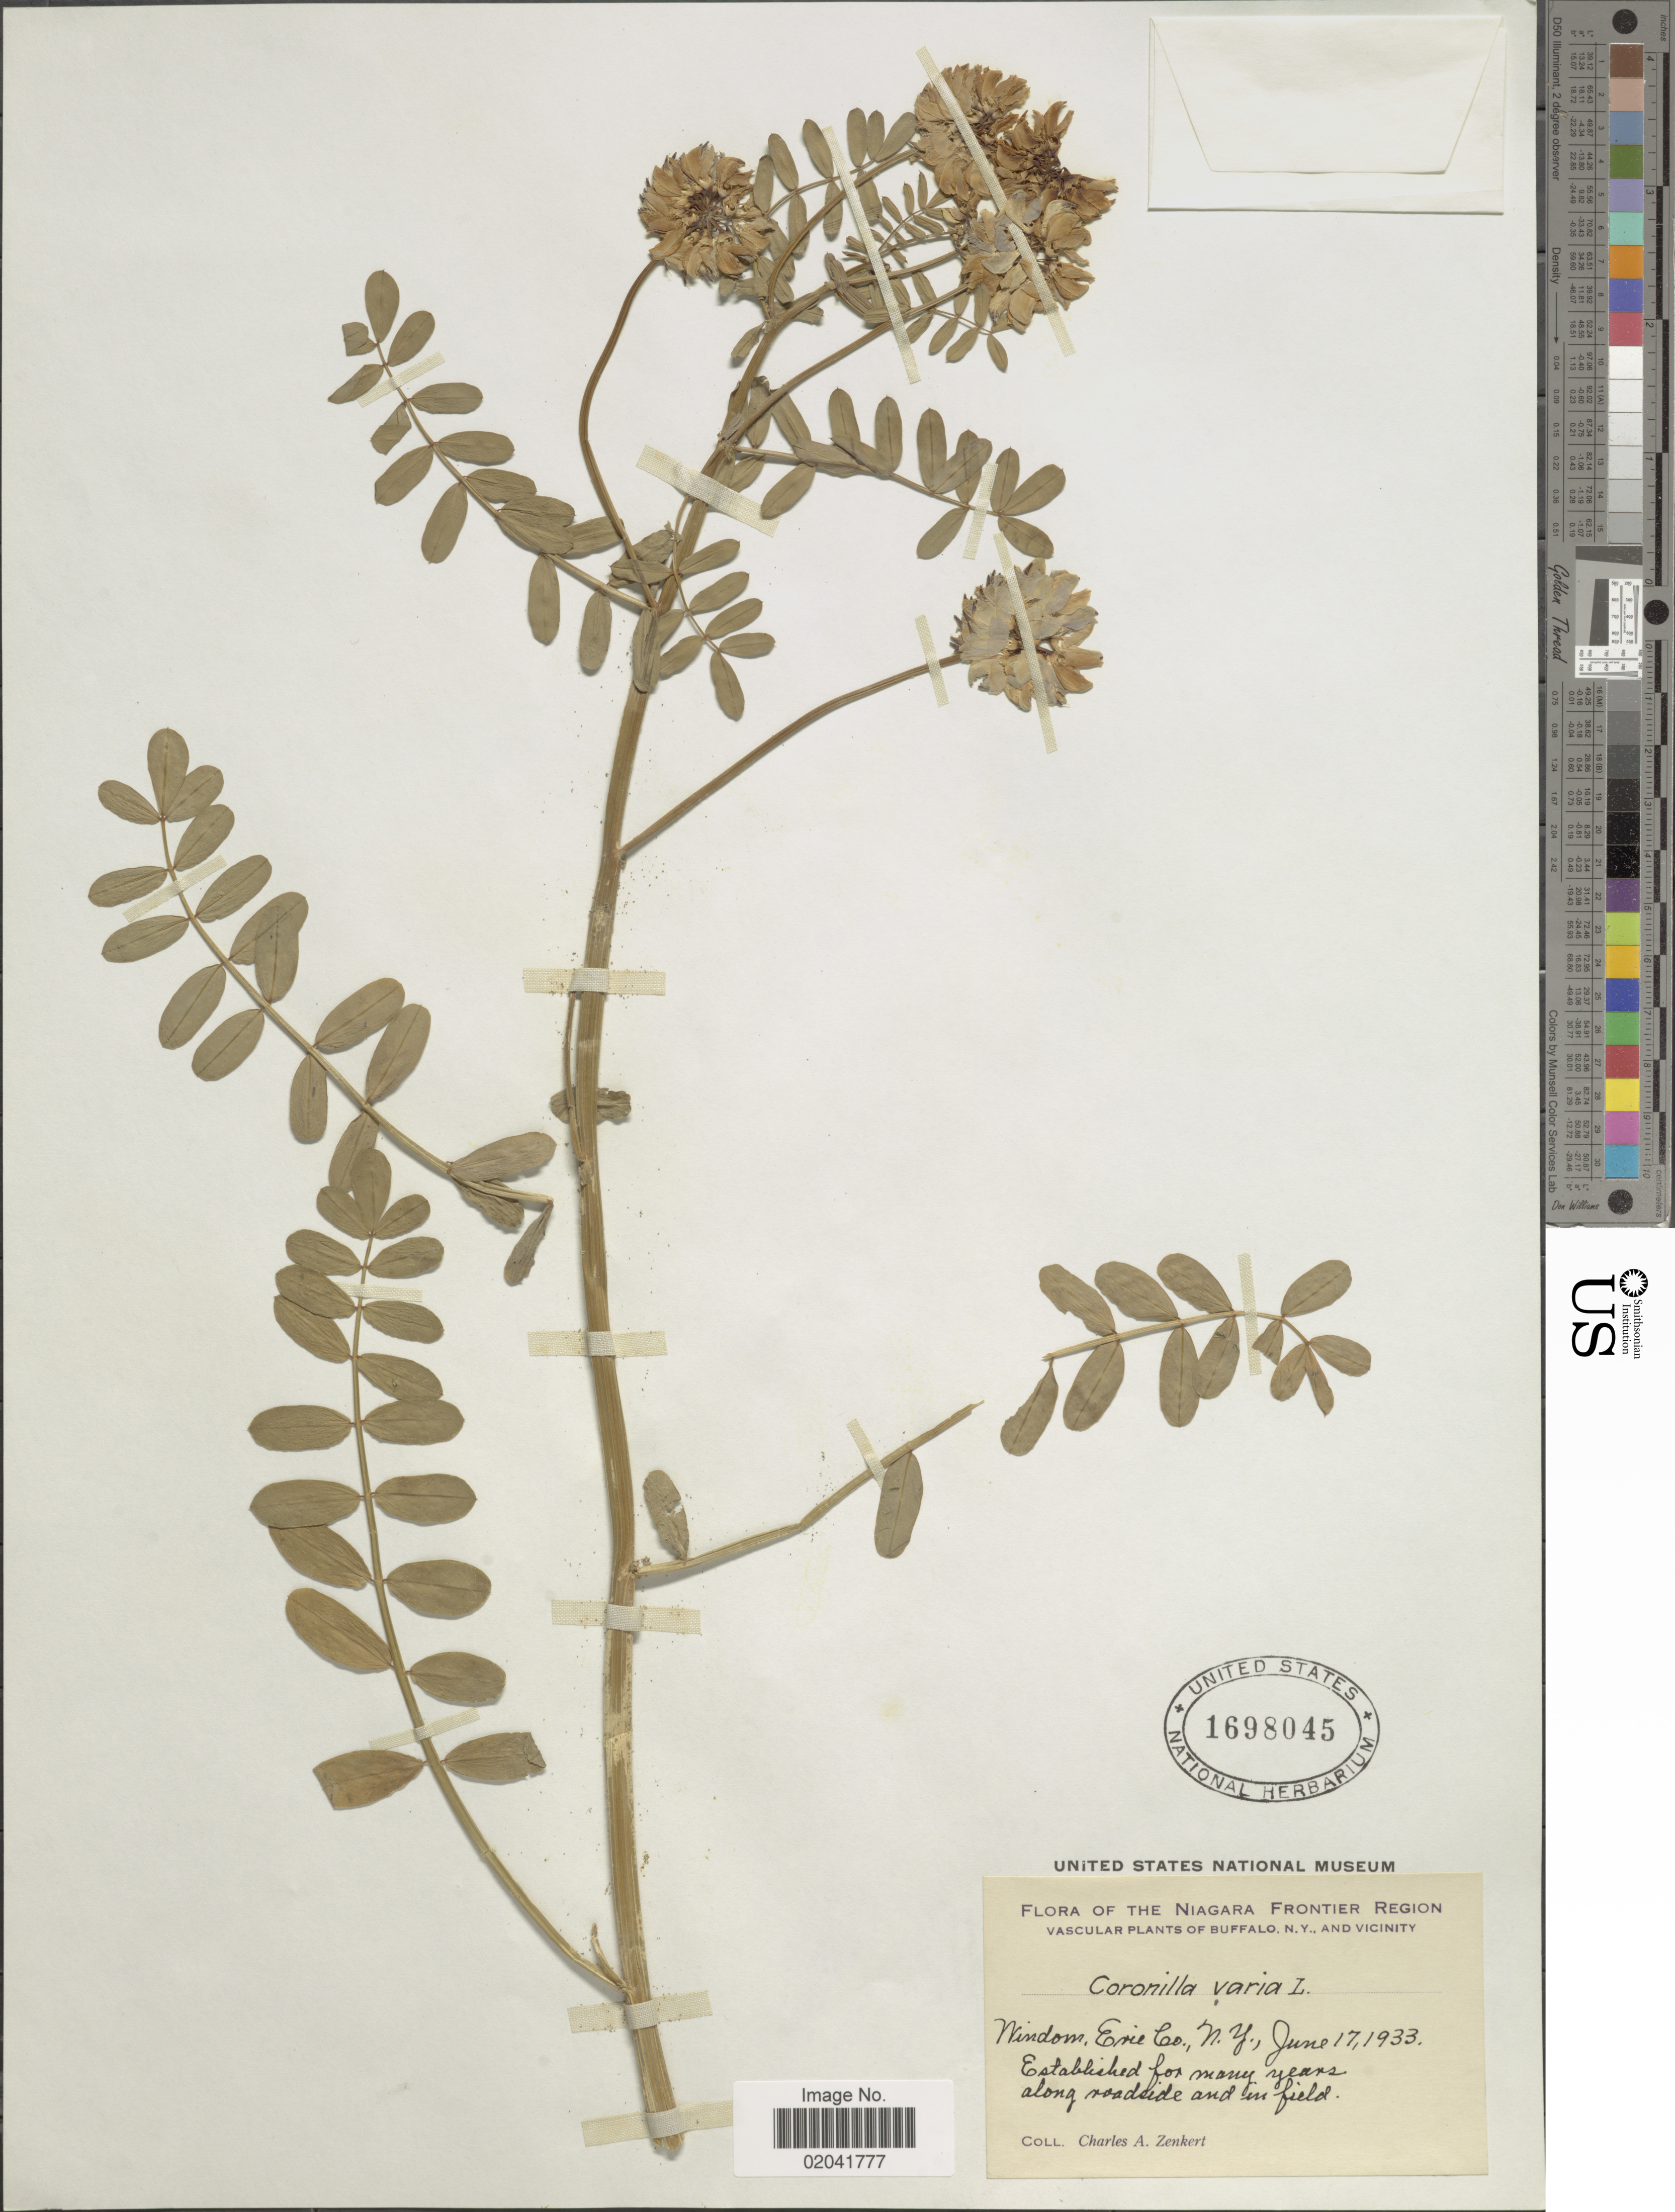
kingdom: Plantae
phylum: Tracheophyta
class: Magnoliopsida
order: Fabales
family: Fabaceae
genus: Coronilla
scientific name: Coronilla varia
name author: L.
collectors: C. Zenkert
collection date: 1933-06-17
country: United States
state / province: New York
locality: The Niagara Frontier Region Vascular, Buffalo, N.Y. and vicinity, Windom, Erie Co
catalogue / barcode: US 1698045